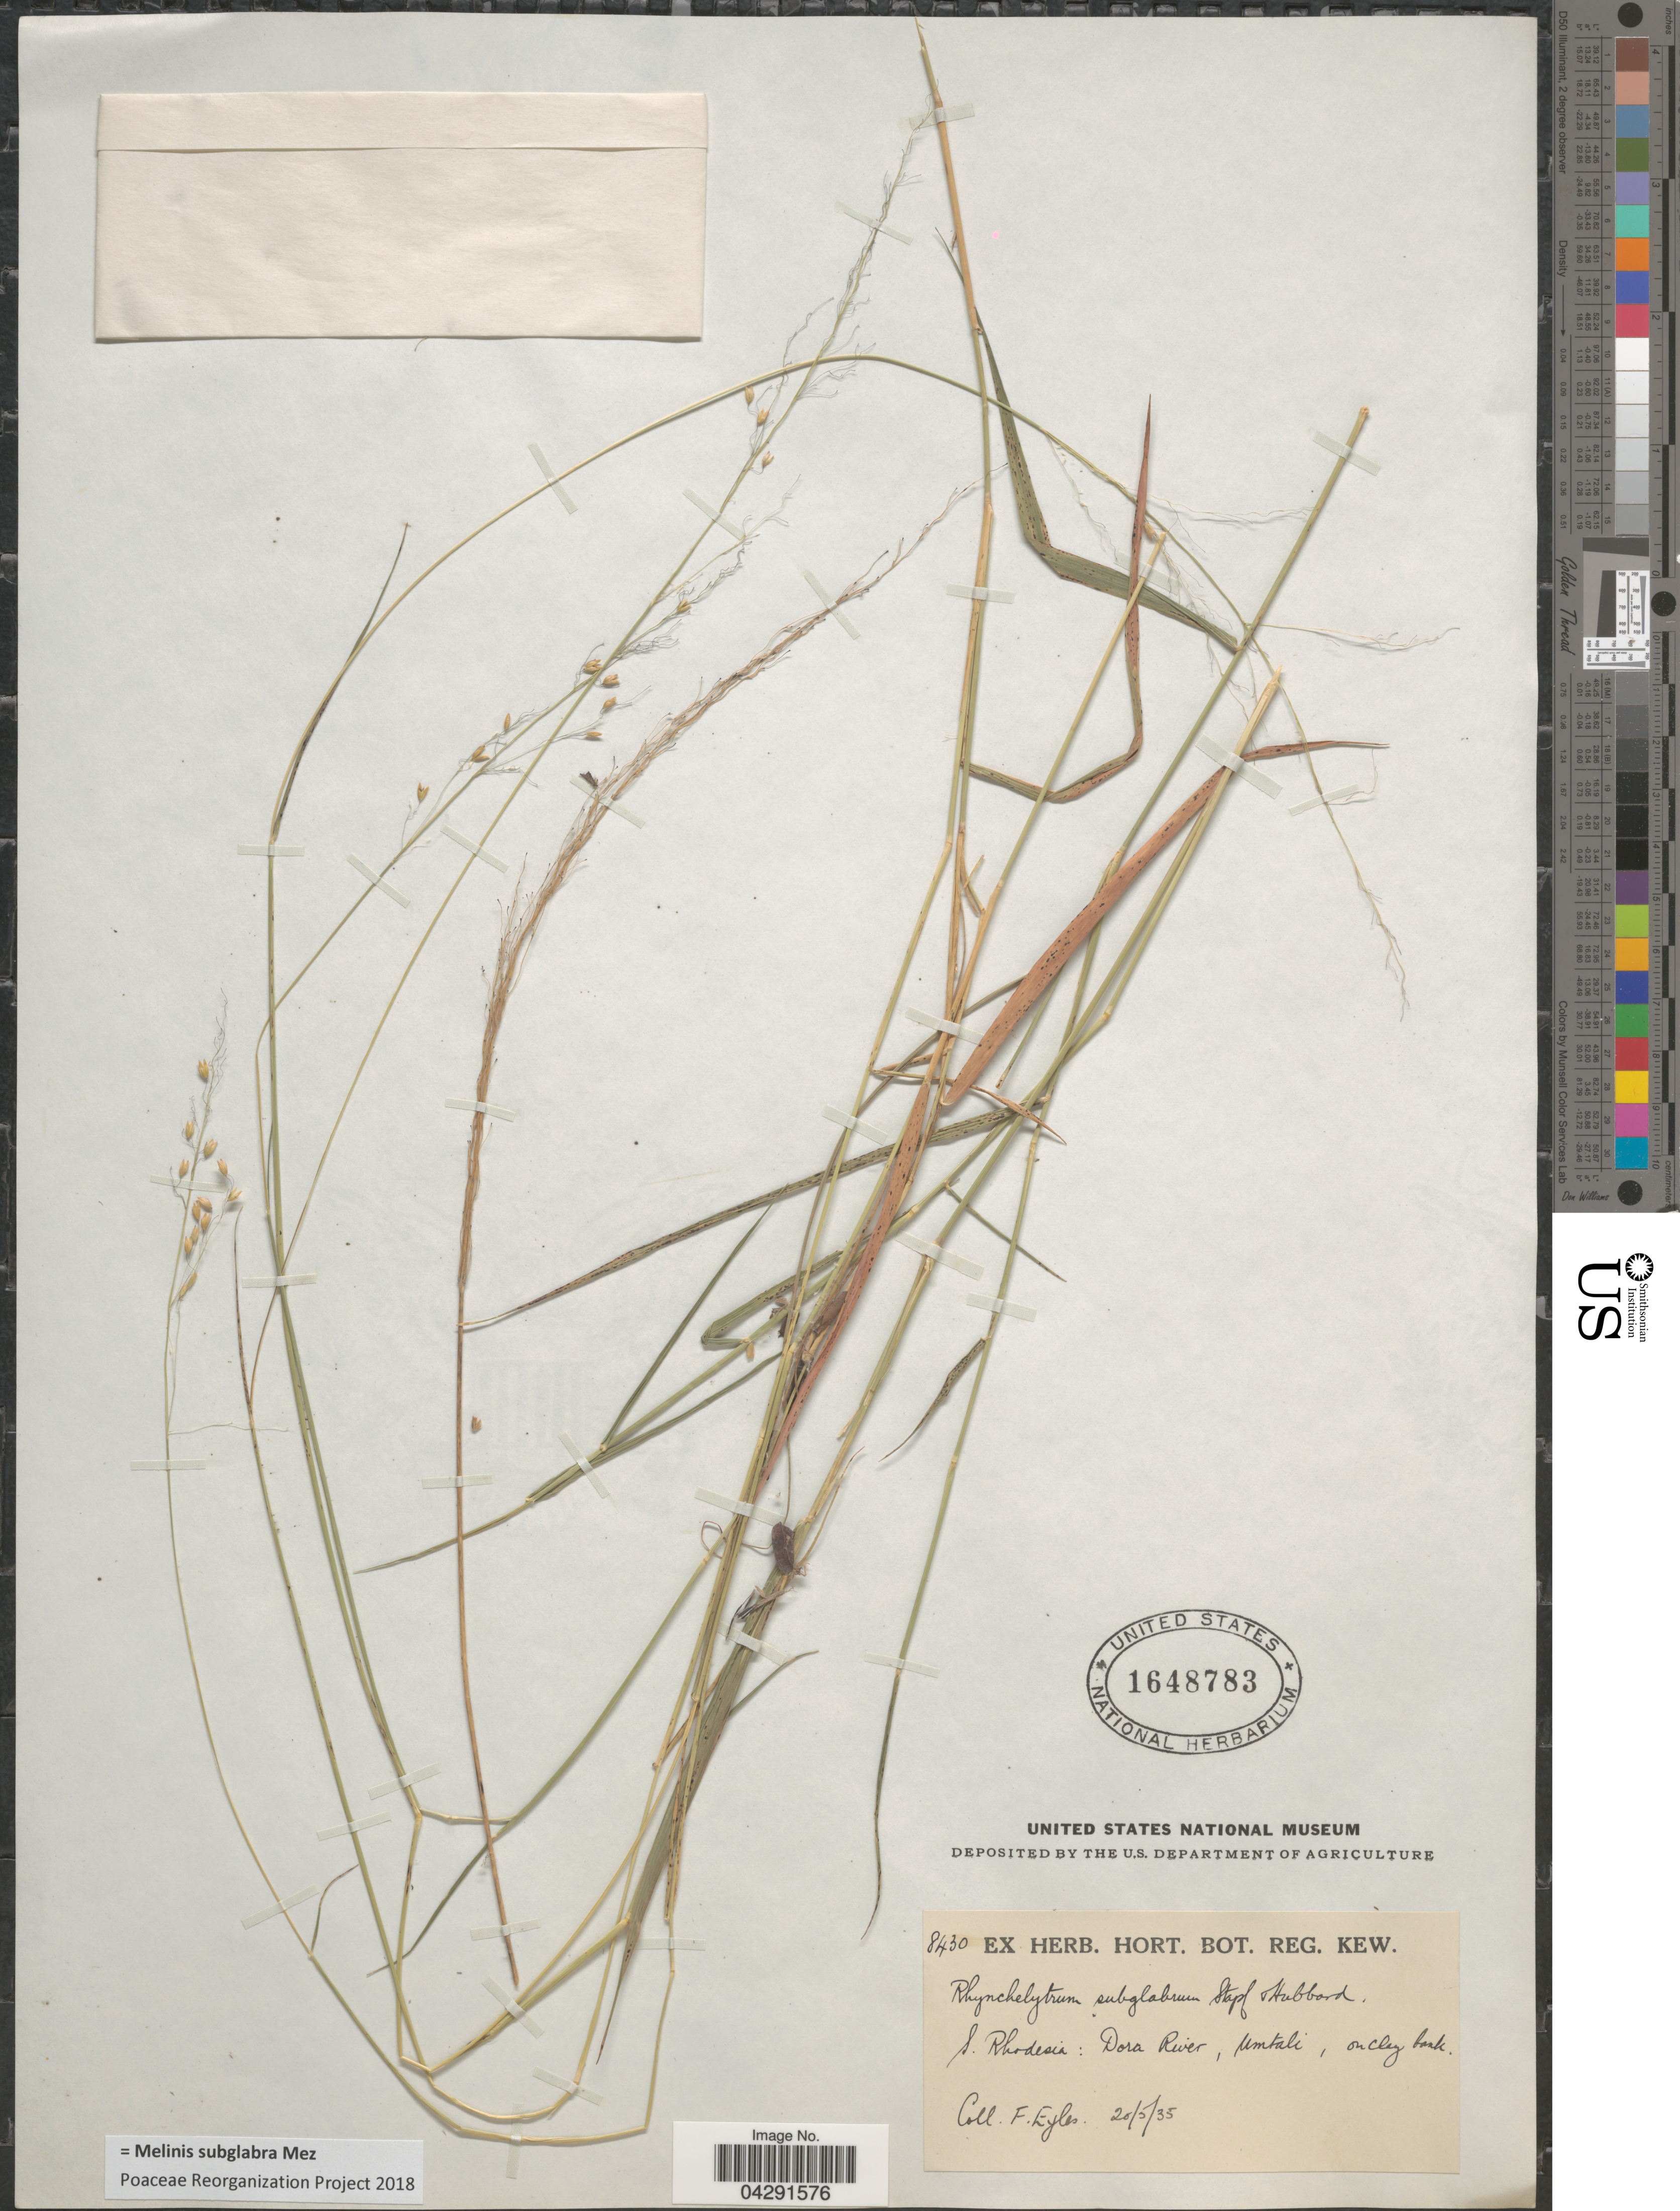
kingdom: Plantae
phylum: Tracheophyta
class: Liliopsida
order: Poales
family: Poaceae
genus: Melinis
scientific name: Melinis subglabra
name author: Mez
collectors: F. Eyles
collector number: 8430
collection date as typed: Transcribed d/m/y: 20/5/35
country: Zimbabwe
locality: S. Rhodesia: Dora River, Umtali, on clay bank.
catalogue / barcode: US 1648783